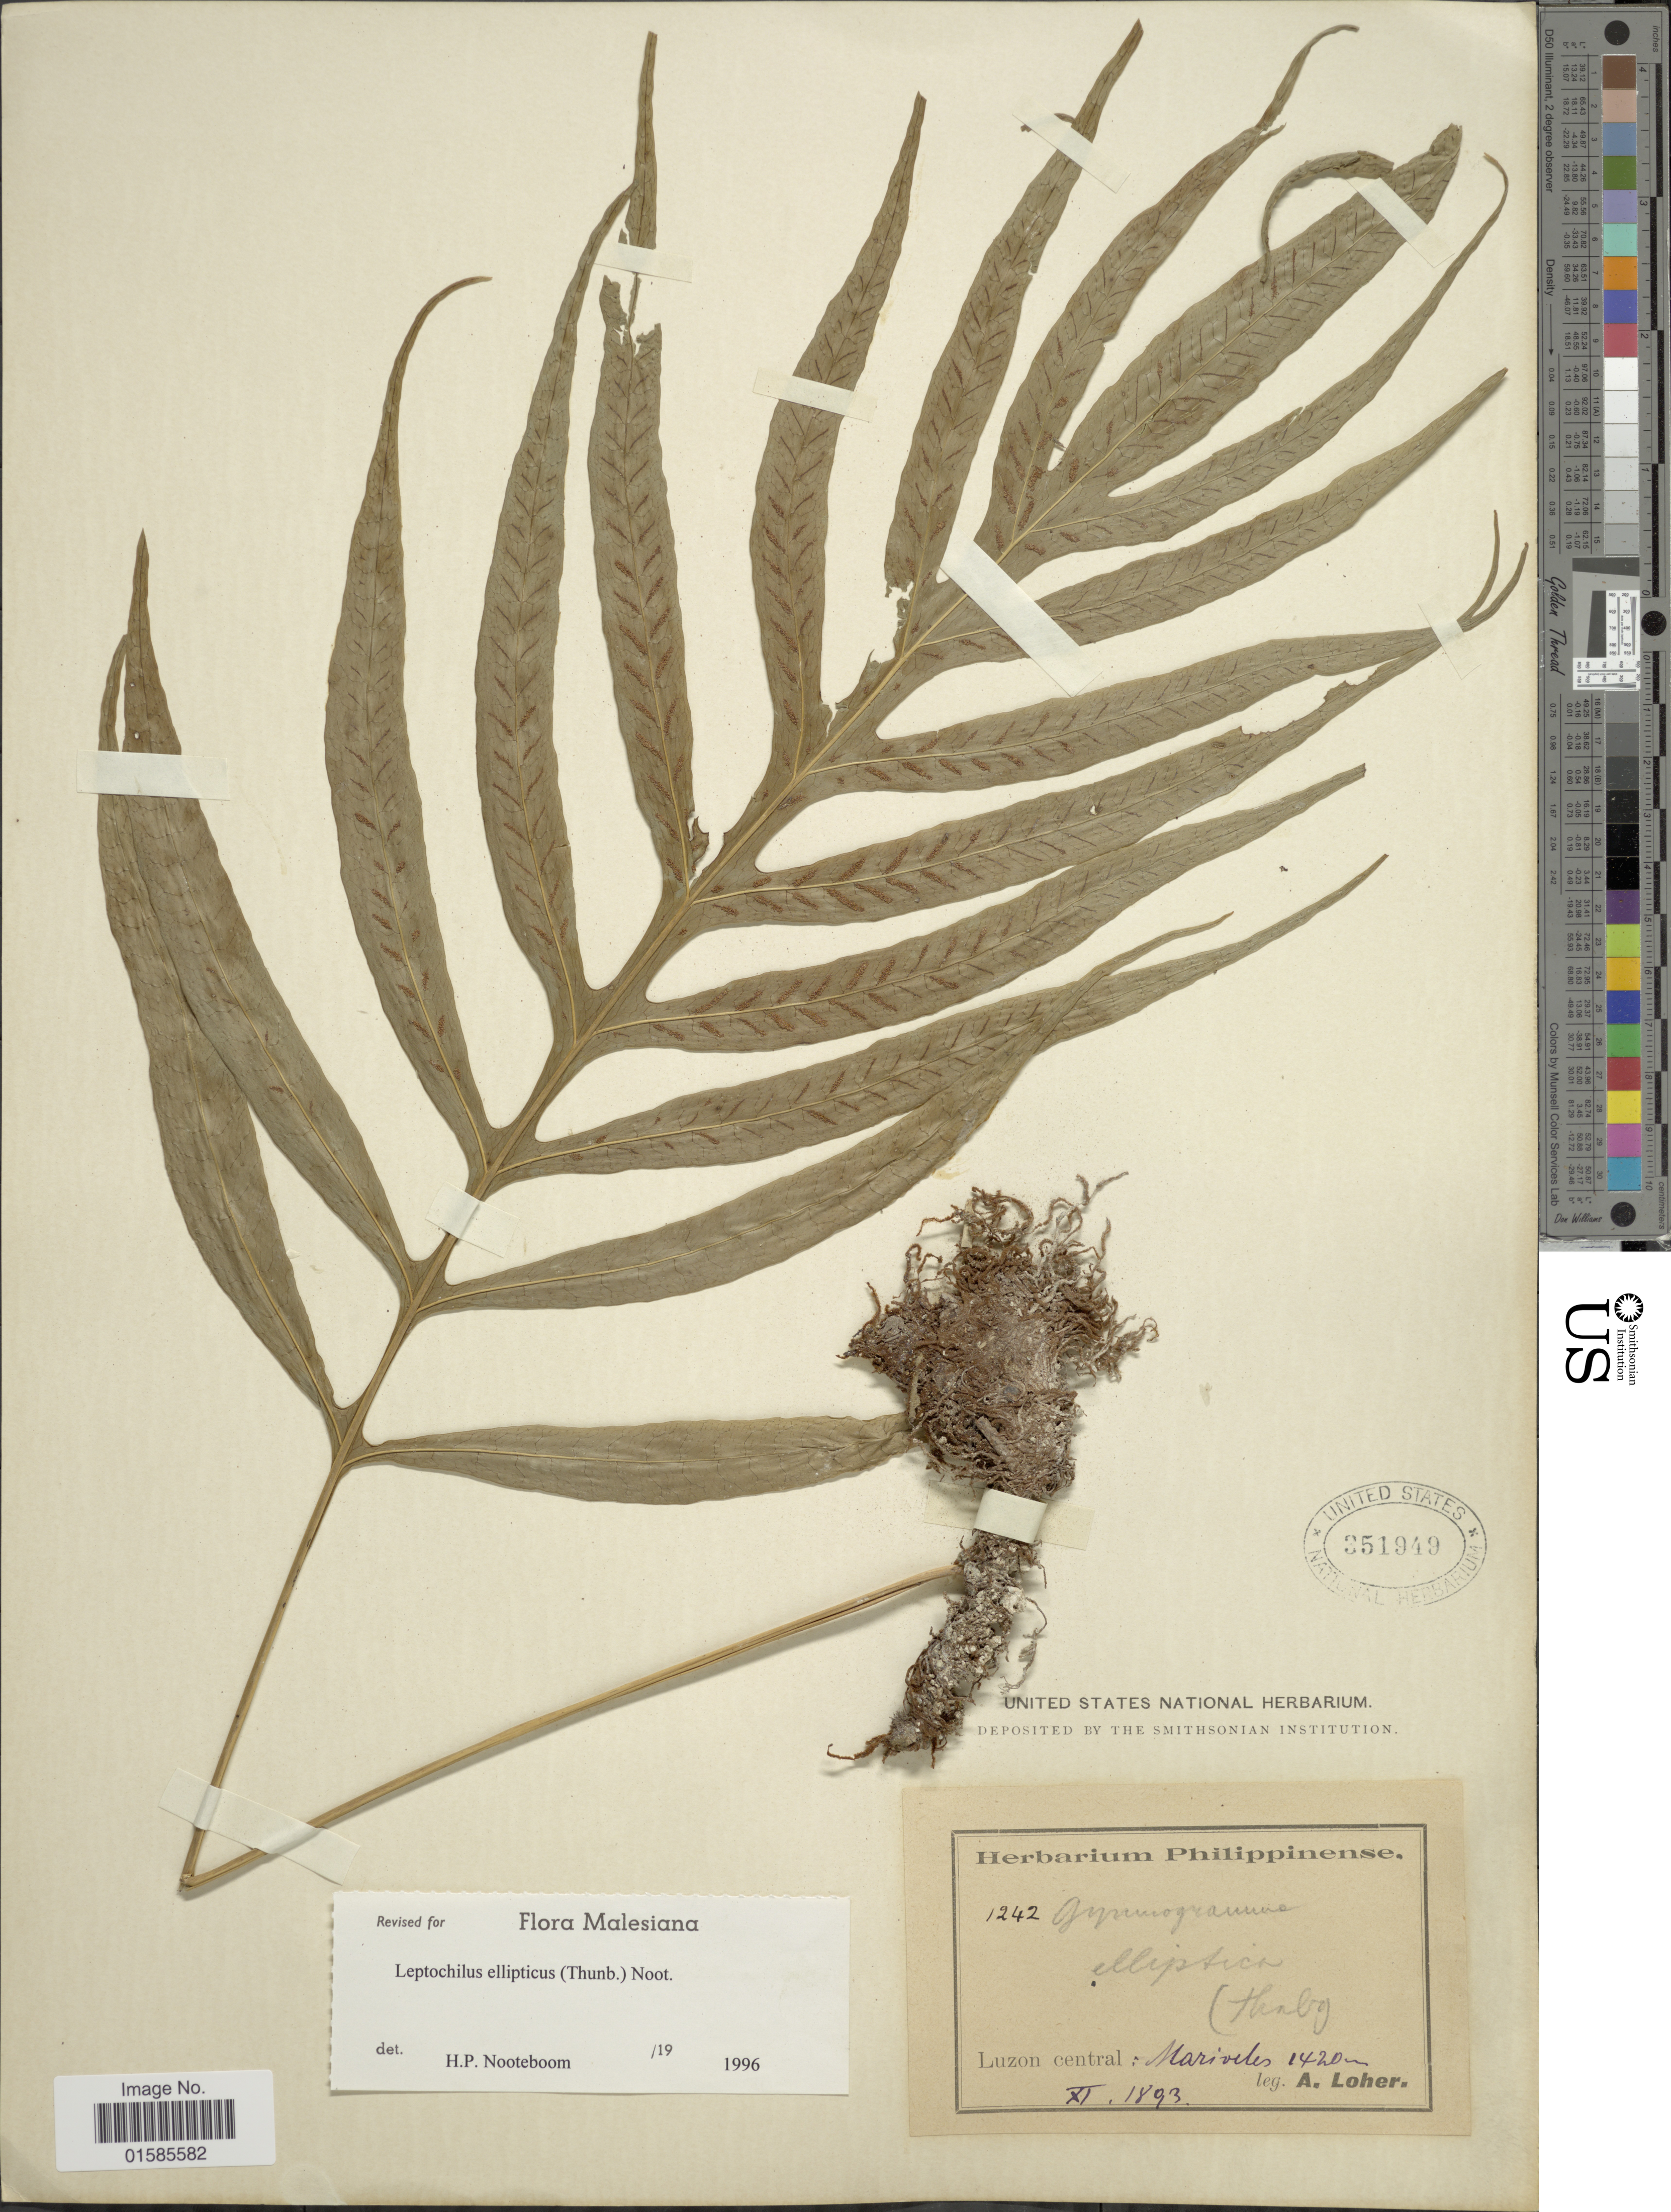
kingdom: Plantae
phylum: Tracheophyta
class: Polypodiopsida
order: Polypodiales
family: Polypodiaceae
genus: Leptochilus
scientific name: Leptochilus ellipticus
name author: (Thunb.) Noot.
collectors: A. Loher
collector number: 1242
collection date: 1893-11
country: Philippines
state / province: Central Luzon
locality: Philippinense, Luzon central: Mariveles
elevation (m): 1420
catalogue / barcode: US 351949